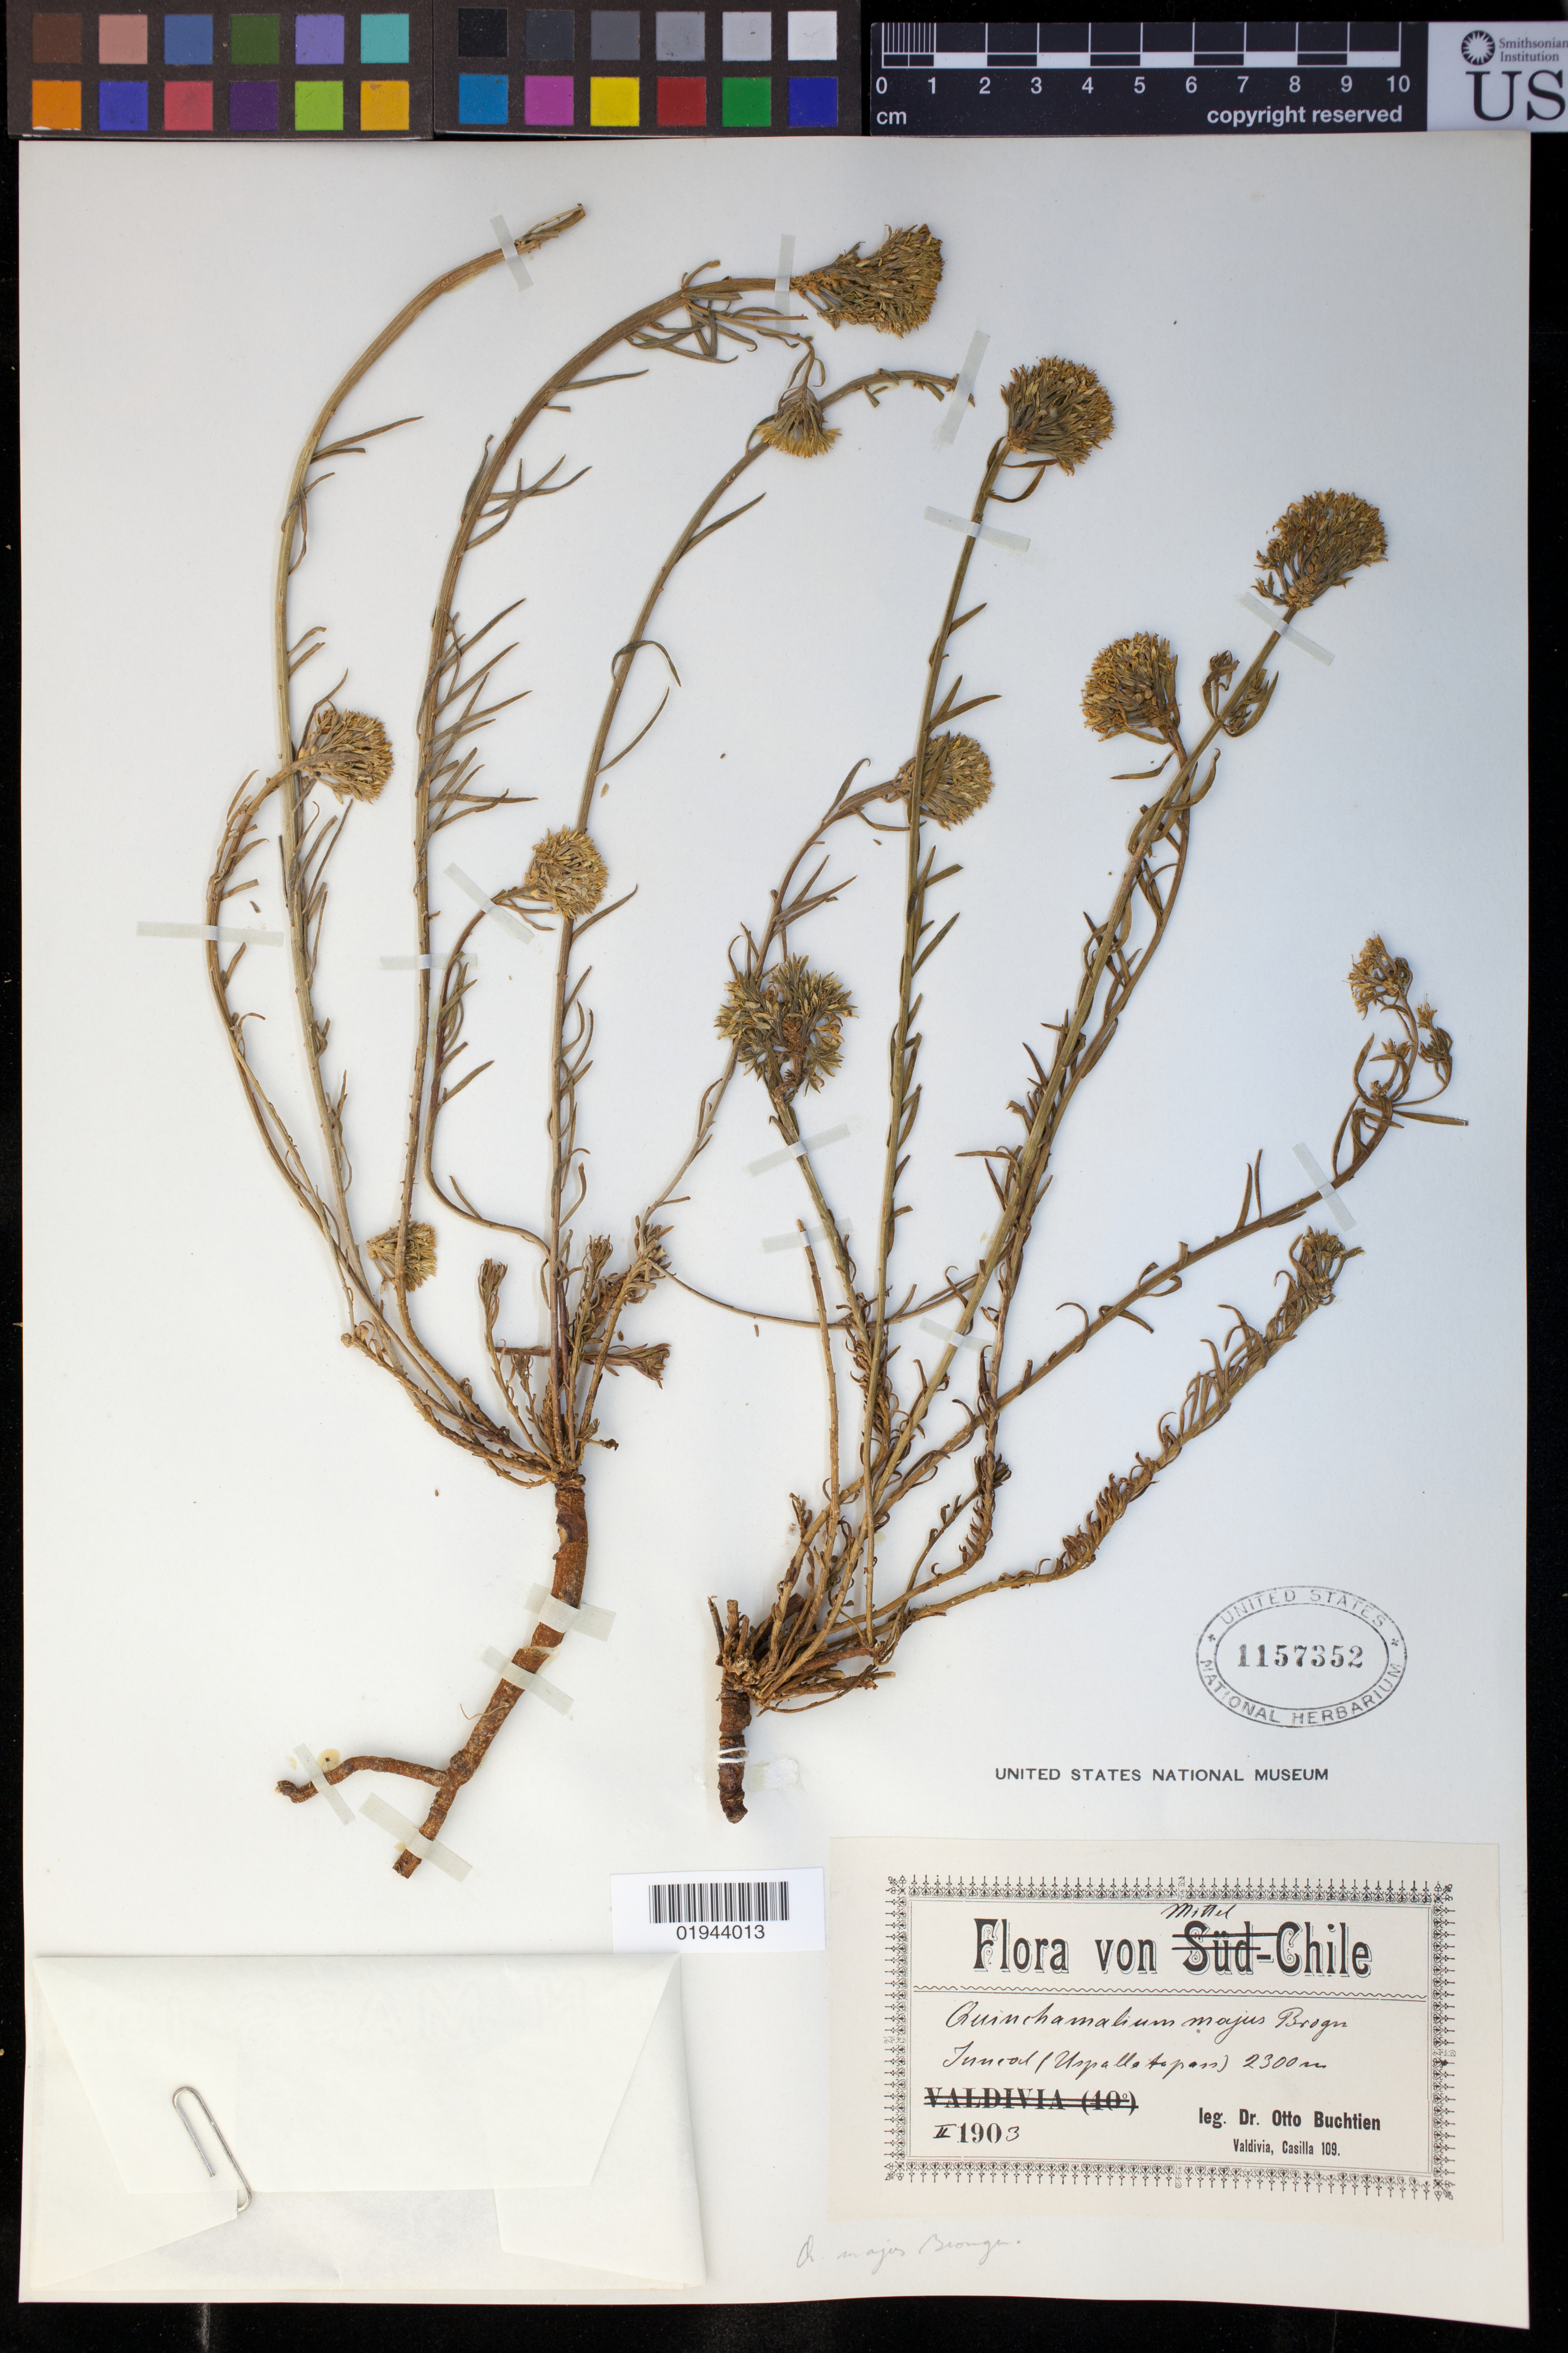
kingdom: Plantae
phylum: Tracheophyta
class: Magnoliopsida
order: Santalales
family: Schoepfiaceae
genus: Quinchamalium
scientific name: Quinchamalium majus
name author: Brongn.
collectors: O. Buchtien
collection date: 1903-02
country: Chile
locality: Tuncod (Uspallata pass)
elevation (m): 2300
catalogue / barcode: US 1157352